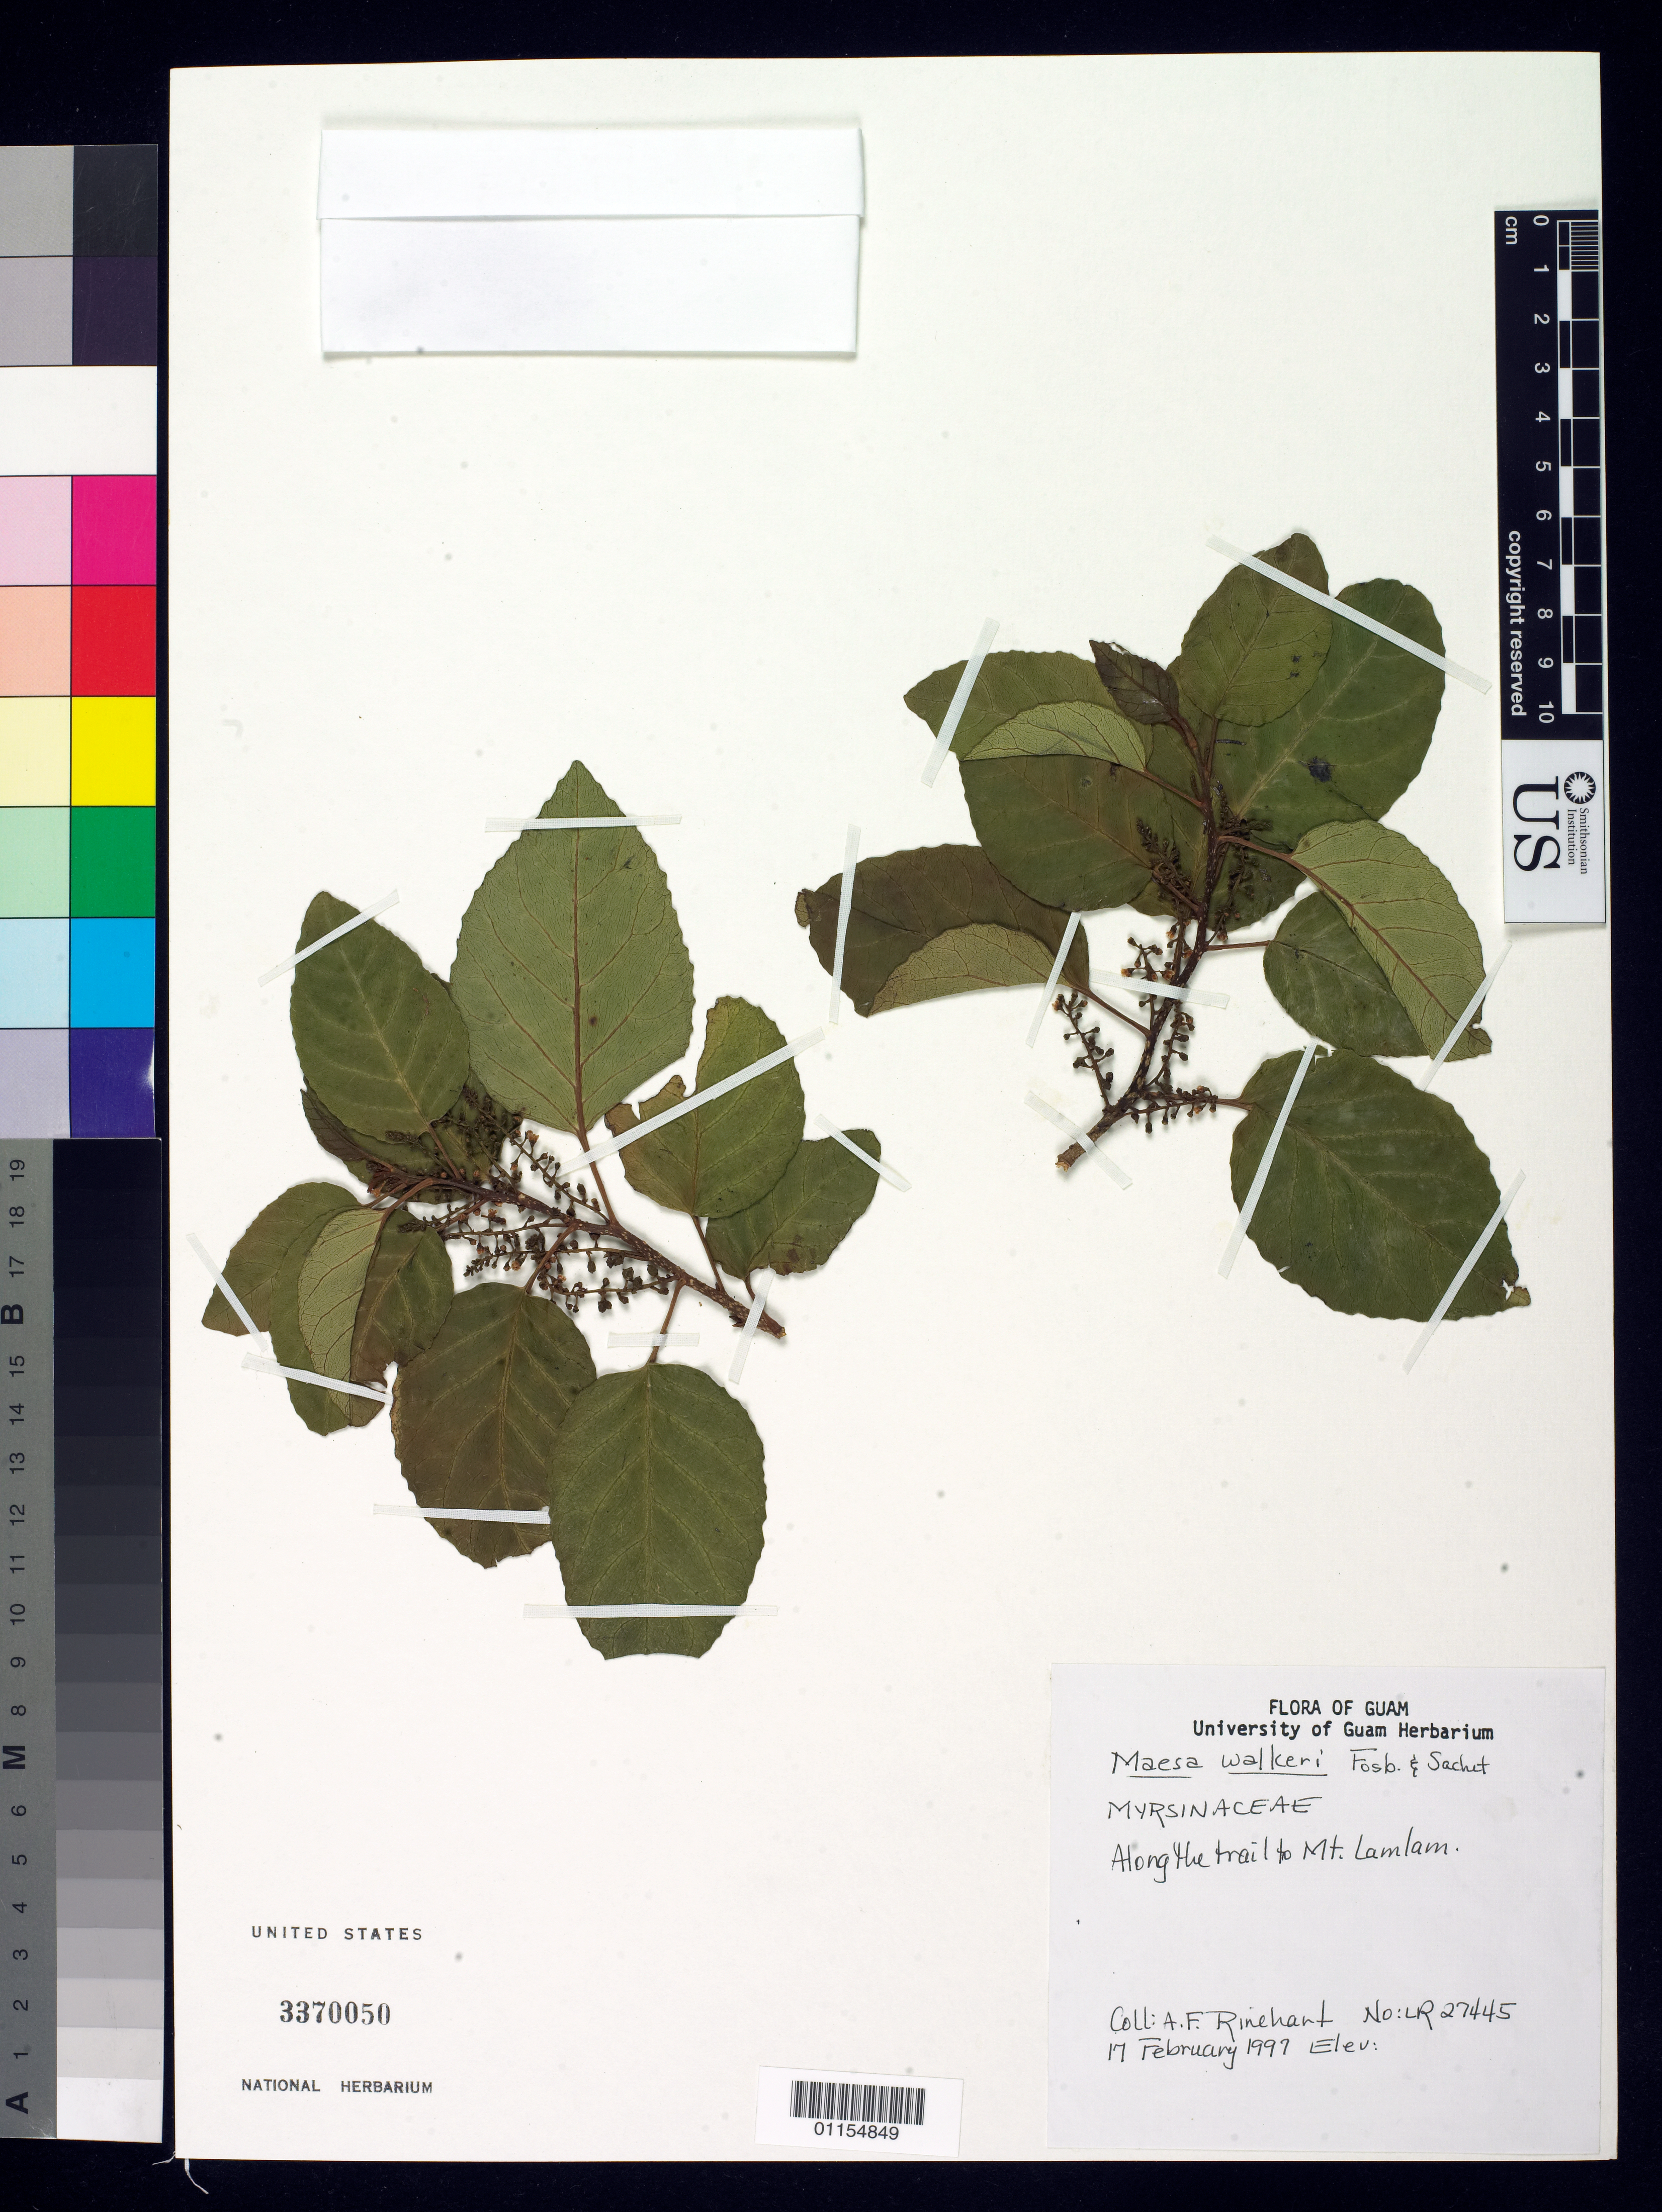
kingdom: Plantae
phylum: Tracheophyta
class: Magnoliopsida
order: Ericales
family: Primulaceae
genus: Maesa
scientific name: Maesa walkeri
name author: Fosberg & Sachet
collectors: A. Rinehart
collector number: LR27445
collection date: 1997-02-17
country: Guam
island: Guam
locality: Along the trail to Mt. Lamlam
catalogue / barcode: US 3370050